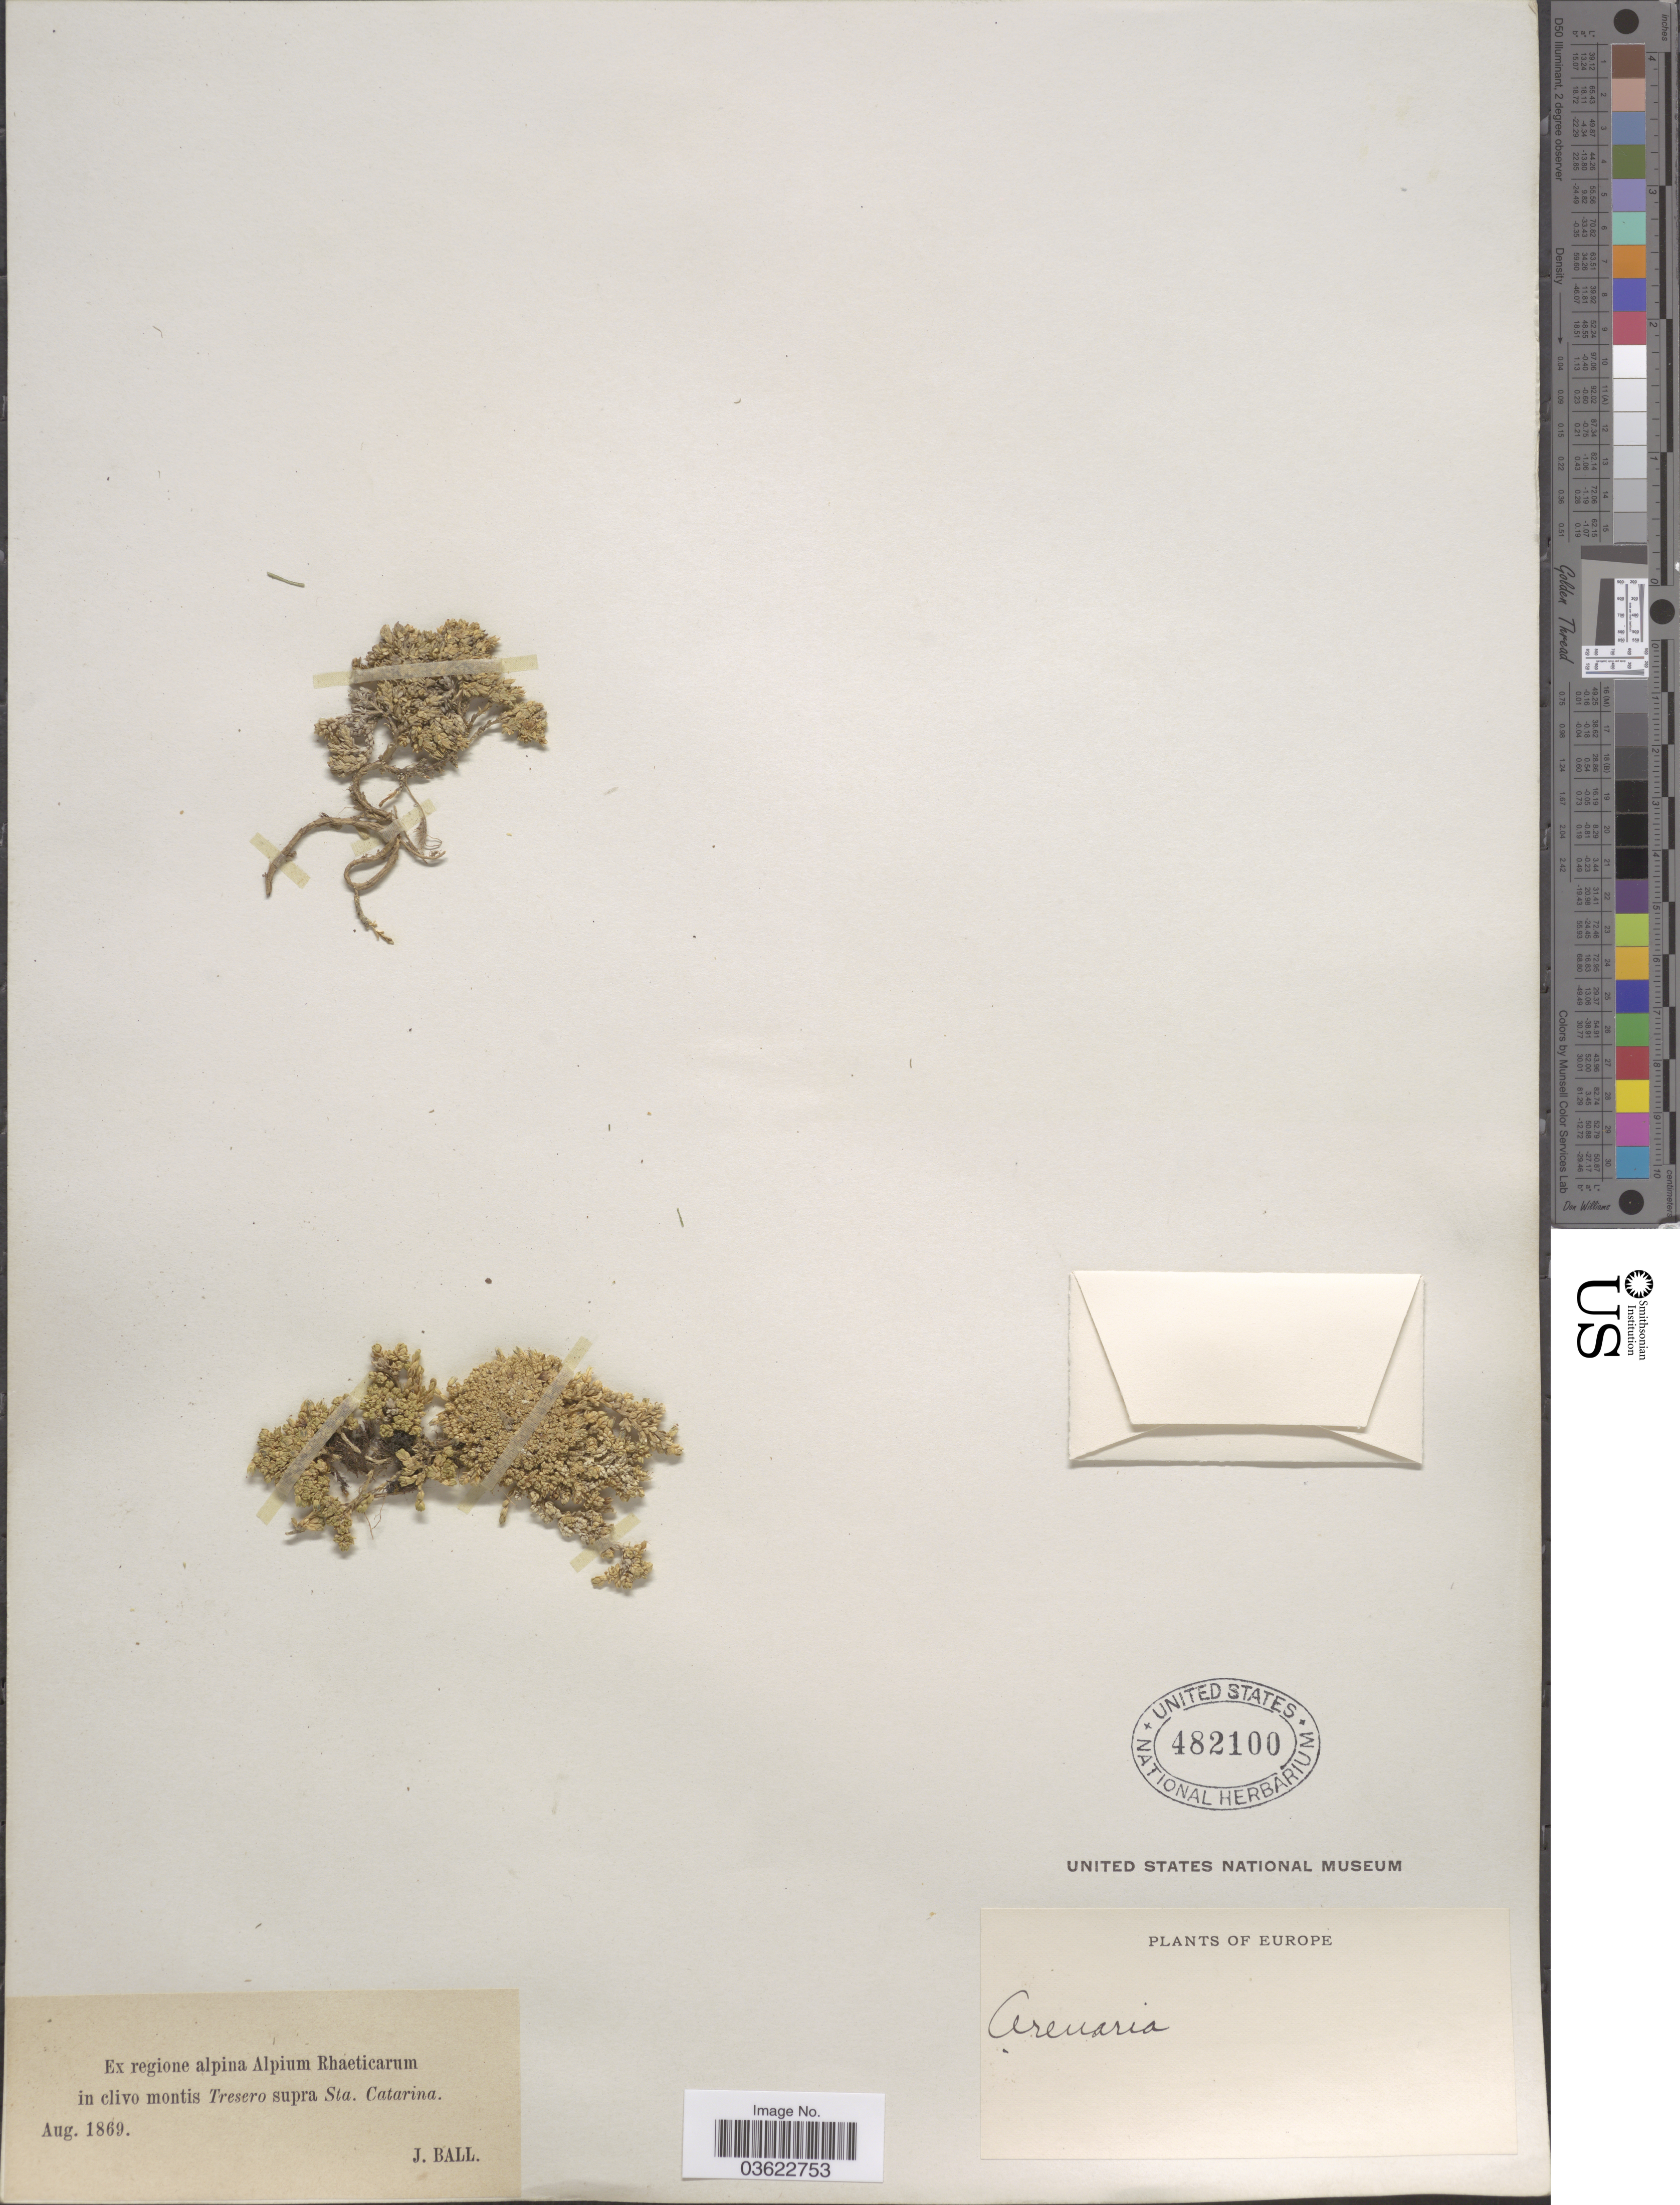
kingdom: Plantae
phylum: Tracheophyta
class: Magnoliopsida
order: Caryophyllales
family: Caryophyllaceae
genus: Arenaria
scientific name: Arenaria sp.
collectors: J. Ball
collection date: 1869-08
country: Italy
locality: Ex regione alpina Alpium Rhaeticarum in clivo montis Tresero supra Sta. Catarina. Europe.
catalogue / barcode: US 482100